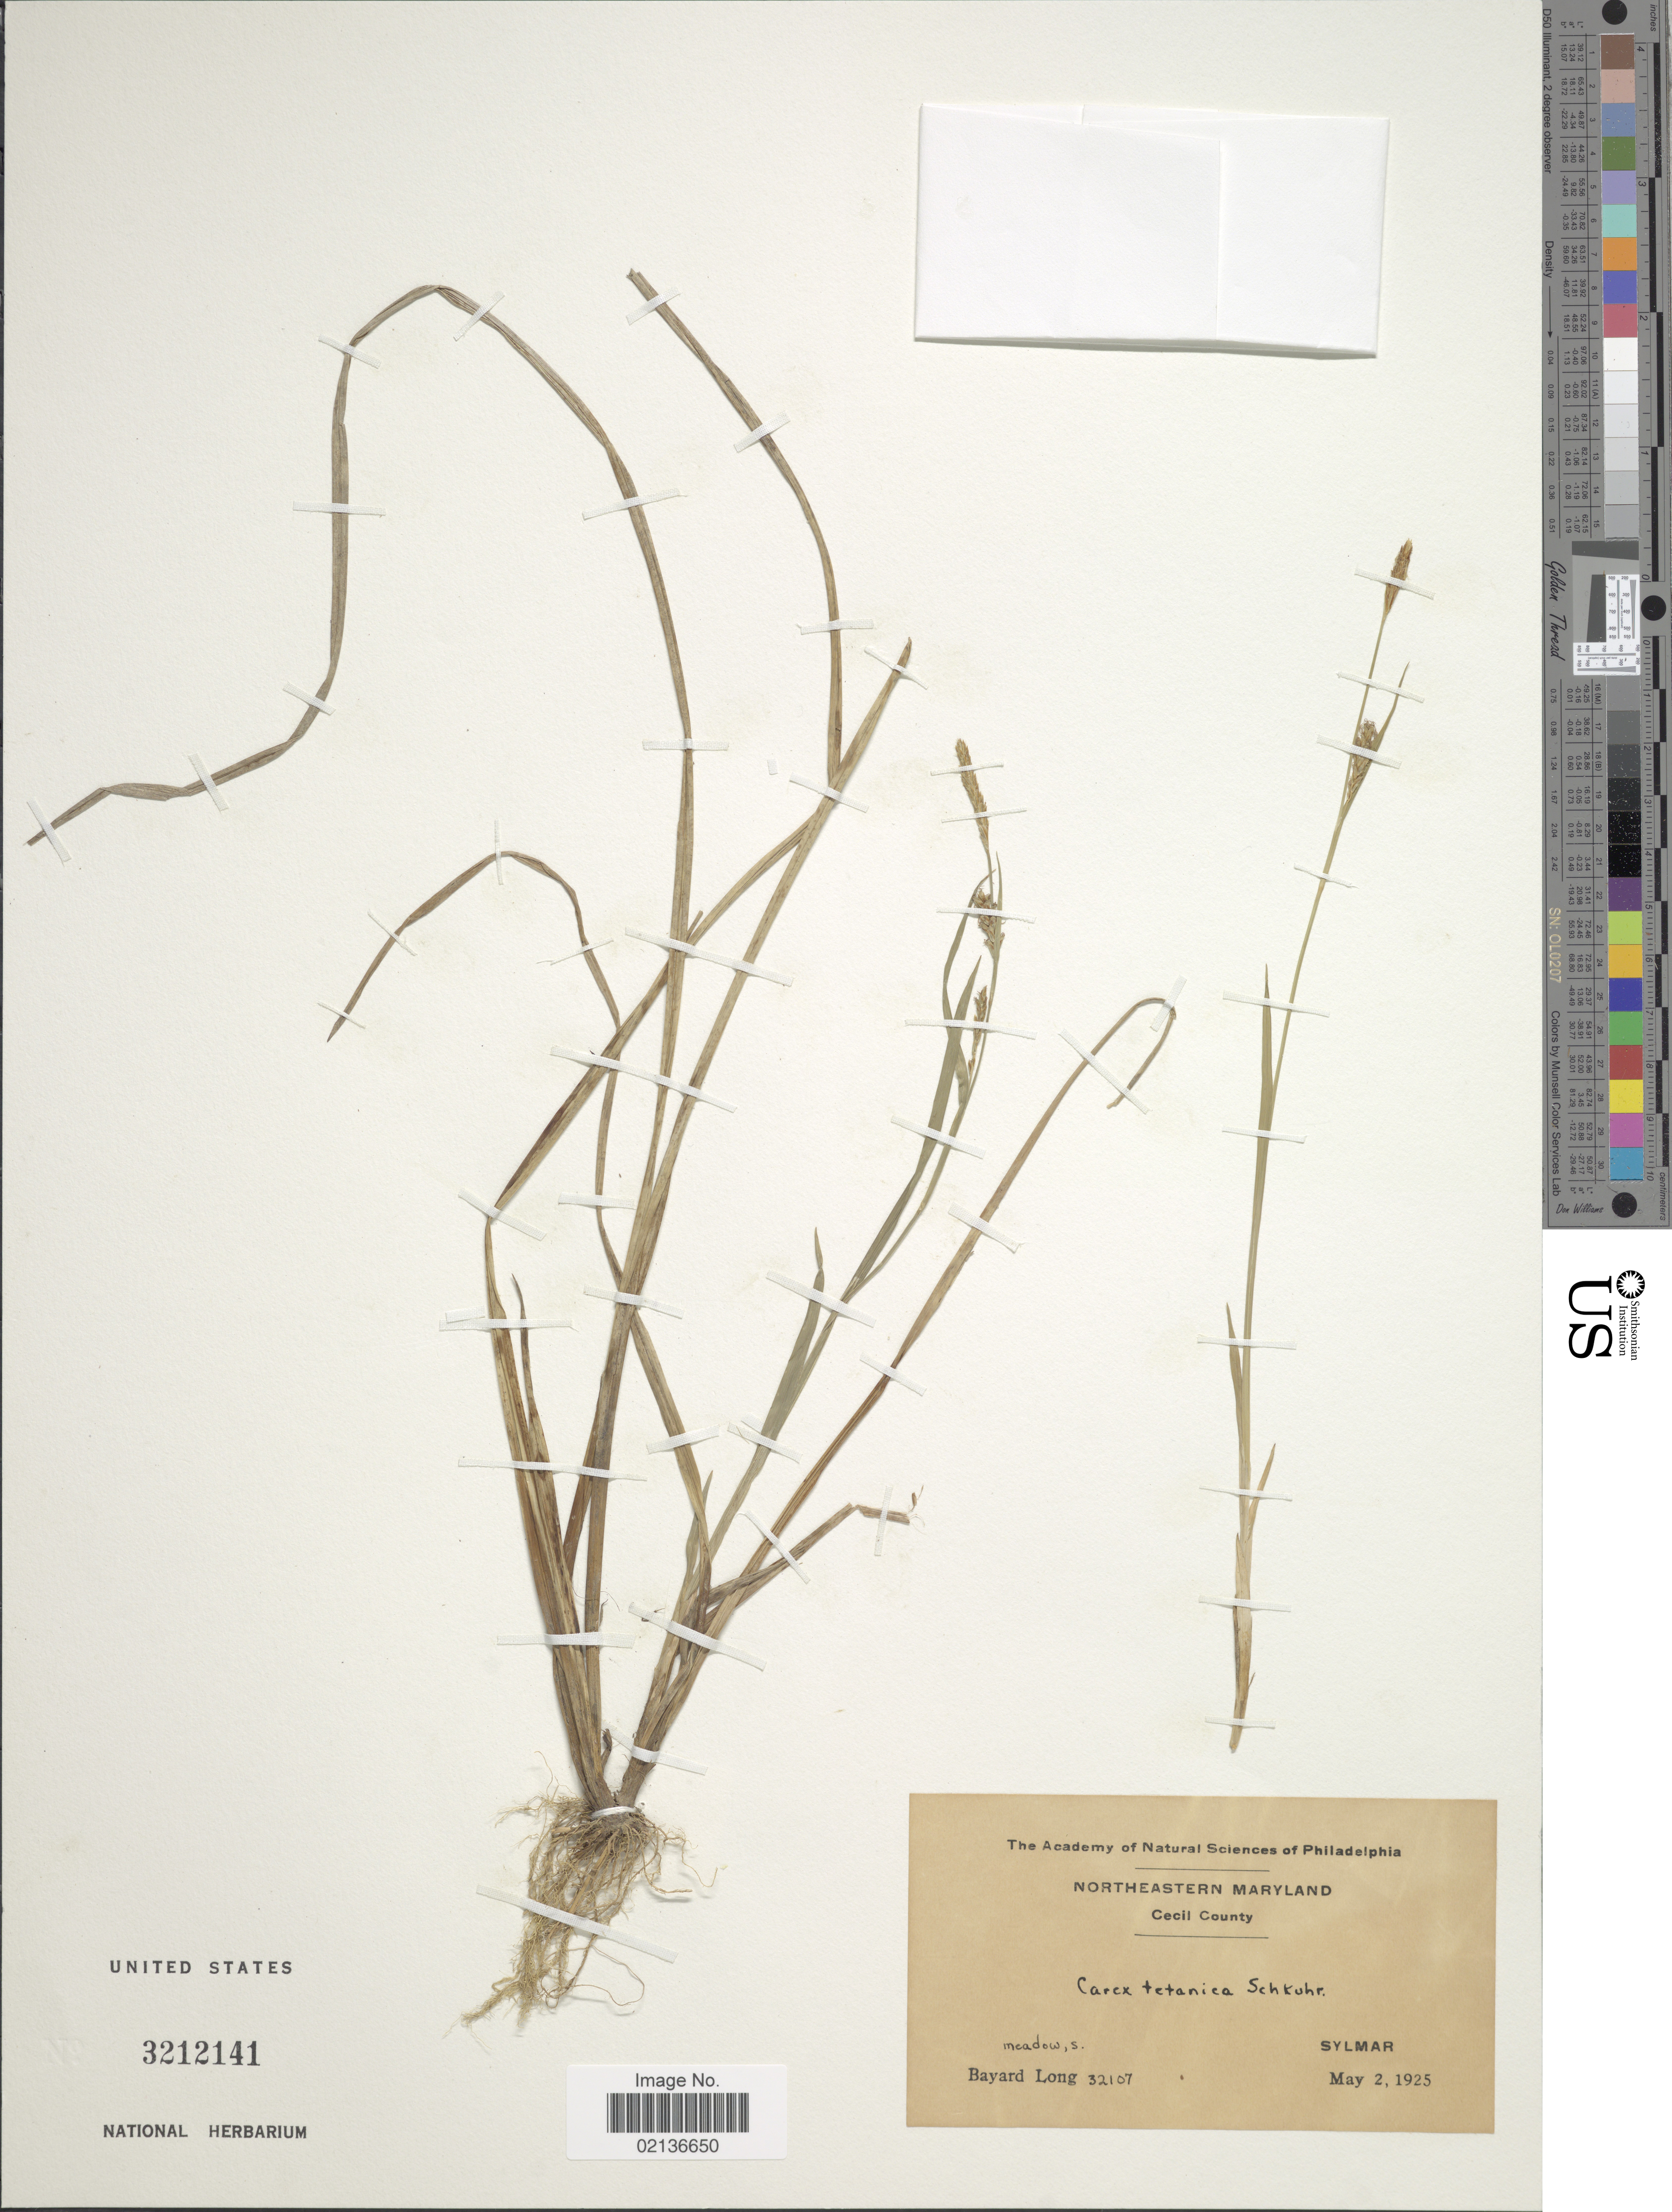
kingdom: Plantae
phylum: Tracheophyta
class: Liliopsida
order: Poales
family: Cyperaceae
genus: Carex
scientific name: Carex tetanica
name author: Schkuhr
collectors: B. Long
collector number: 32107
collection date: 1925-05-02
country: United States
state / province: Maryland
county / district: Cecil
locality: Northeastern Maryland, Cecil County, Sylmar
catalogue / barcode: US 3212141